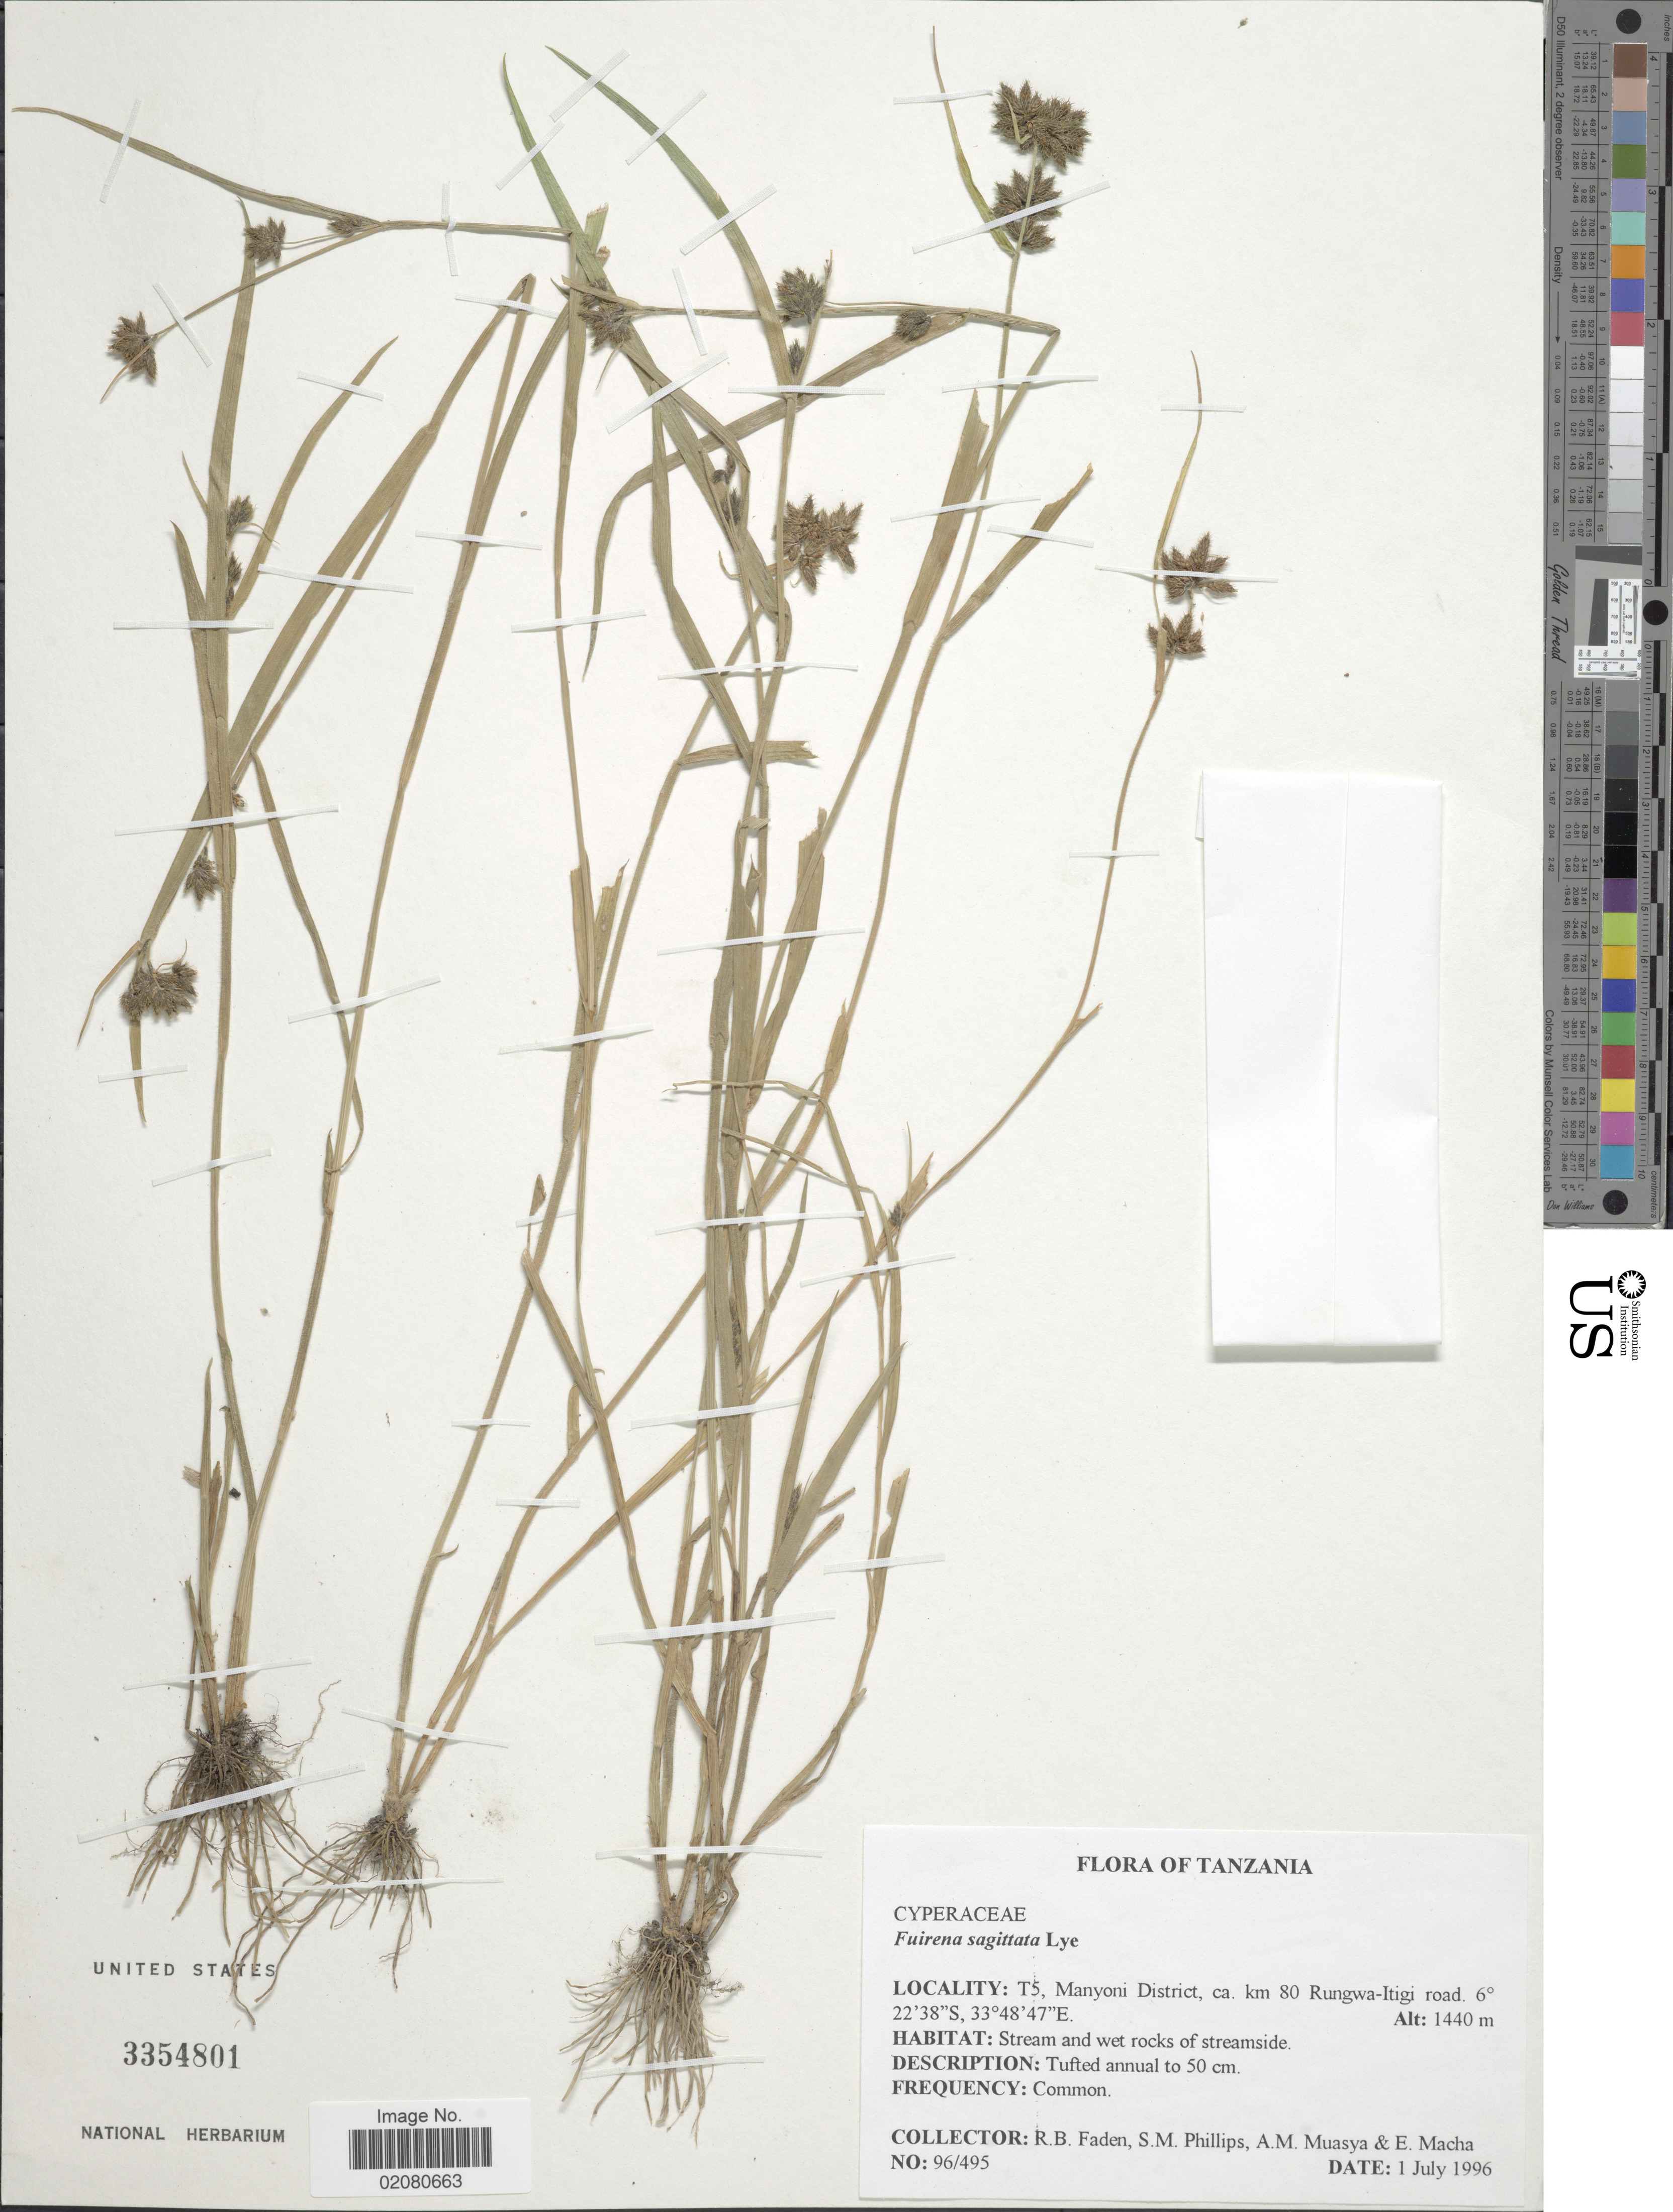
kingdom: Plantae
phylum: Tracheophyta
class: Liliopsida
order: Poales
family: Cyperaceae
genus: Fuirena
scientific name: Fuirena sagittata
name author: Lye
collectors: R. B. Faden, S. M. Phillips, A. Muasya & E. Macha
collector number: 96/495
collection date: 1996-07-01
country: Tanzania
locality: T5, Manyoni District, ca. km 80 Rungwa-Itigi road.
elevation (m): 1440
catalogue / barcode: US 3354801